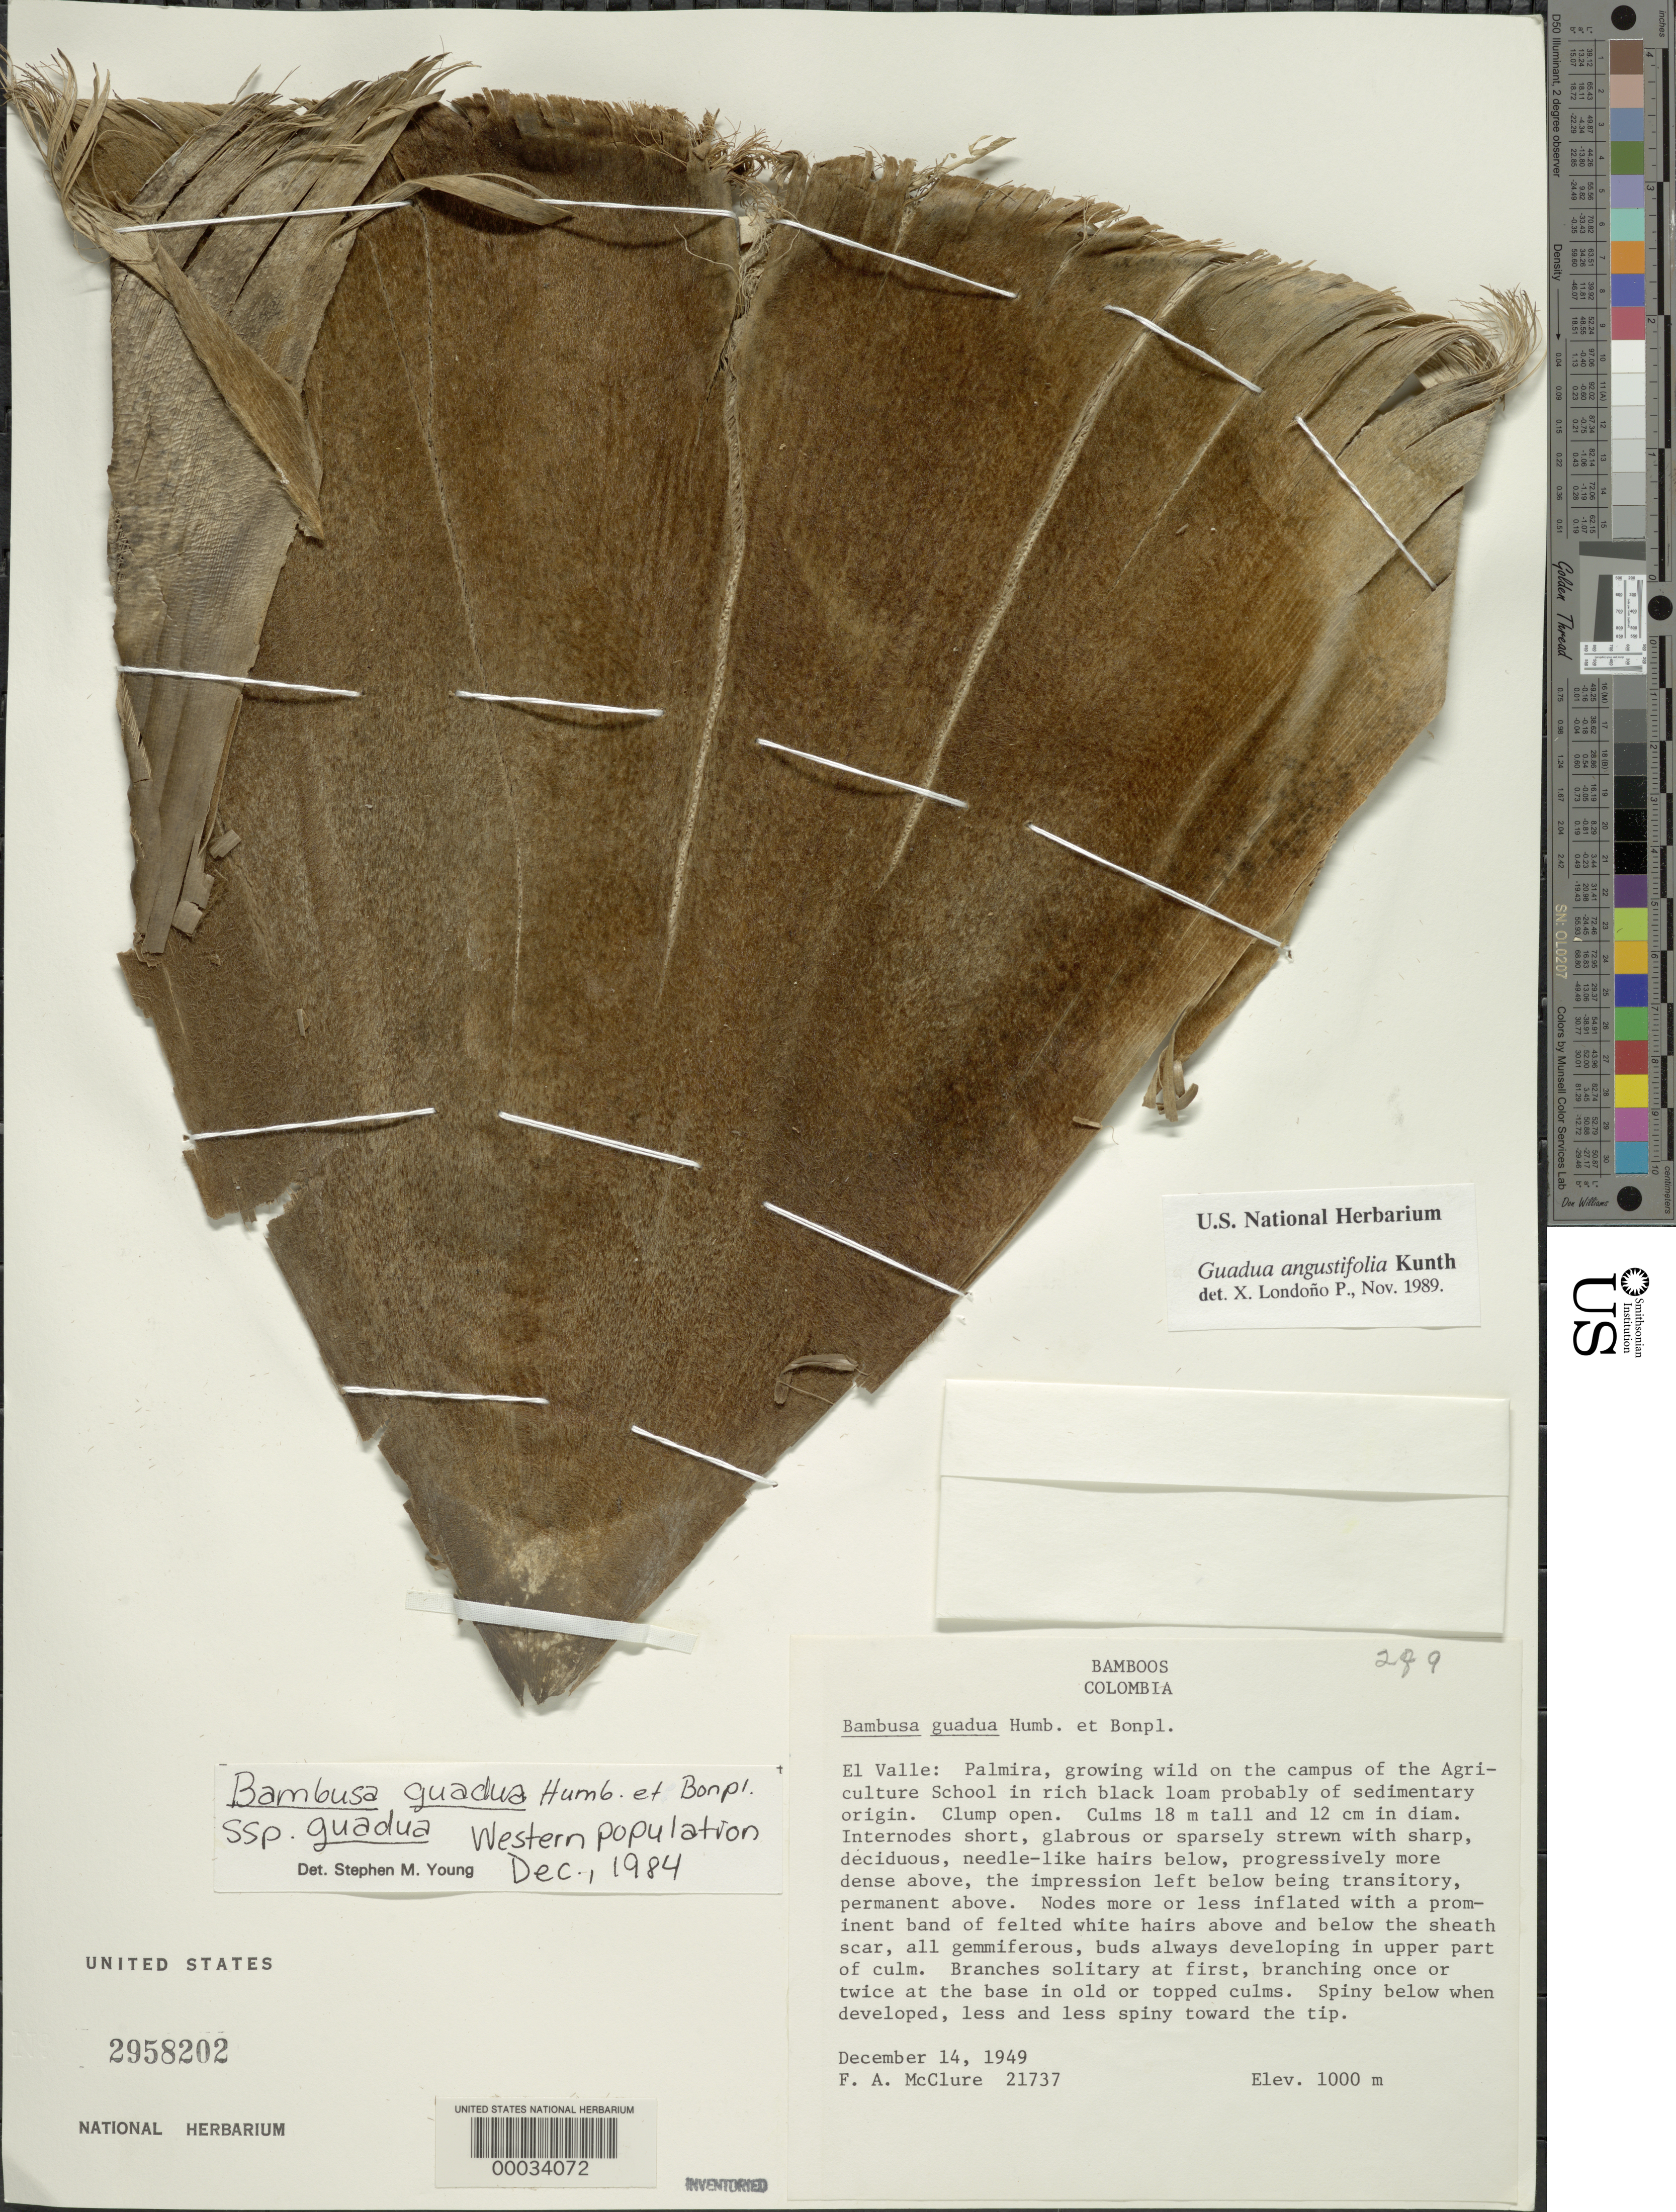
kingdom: Plantae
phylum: Tracheophyta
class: Liliopsida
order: Poales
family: Poaceae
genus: Guadua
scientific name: Guadua angustifolia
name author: Kunth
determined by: Londoño, X., (TULV), Jardin Botanico "Juan Maria Cespedes"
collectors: F. A. McClure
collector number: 21737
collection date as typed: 14 Dec 1949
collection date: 1949-12-14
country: Colombia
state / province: Valle del Cauca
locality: Palmira, on campus of the agriculture school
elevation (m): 1000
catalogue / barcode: US 2958202